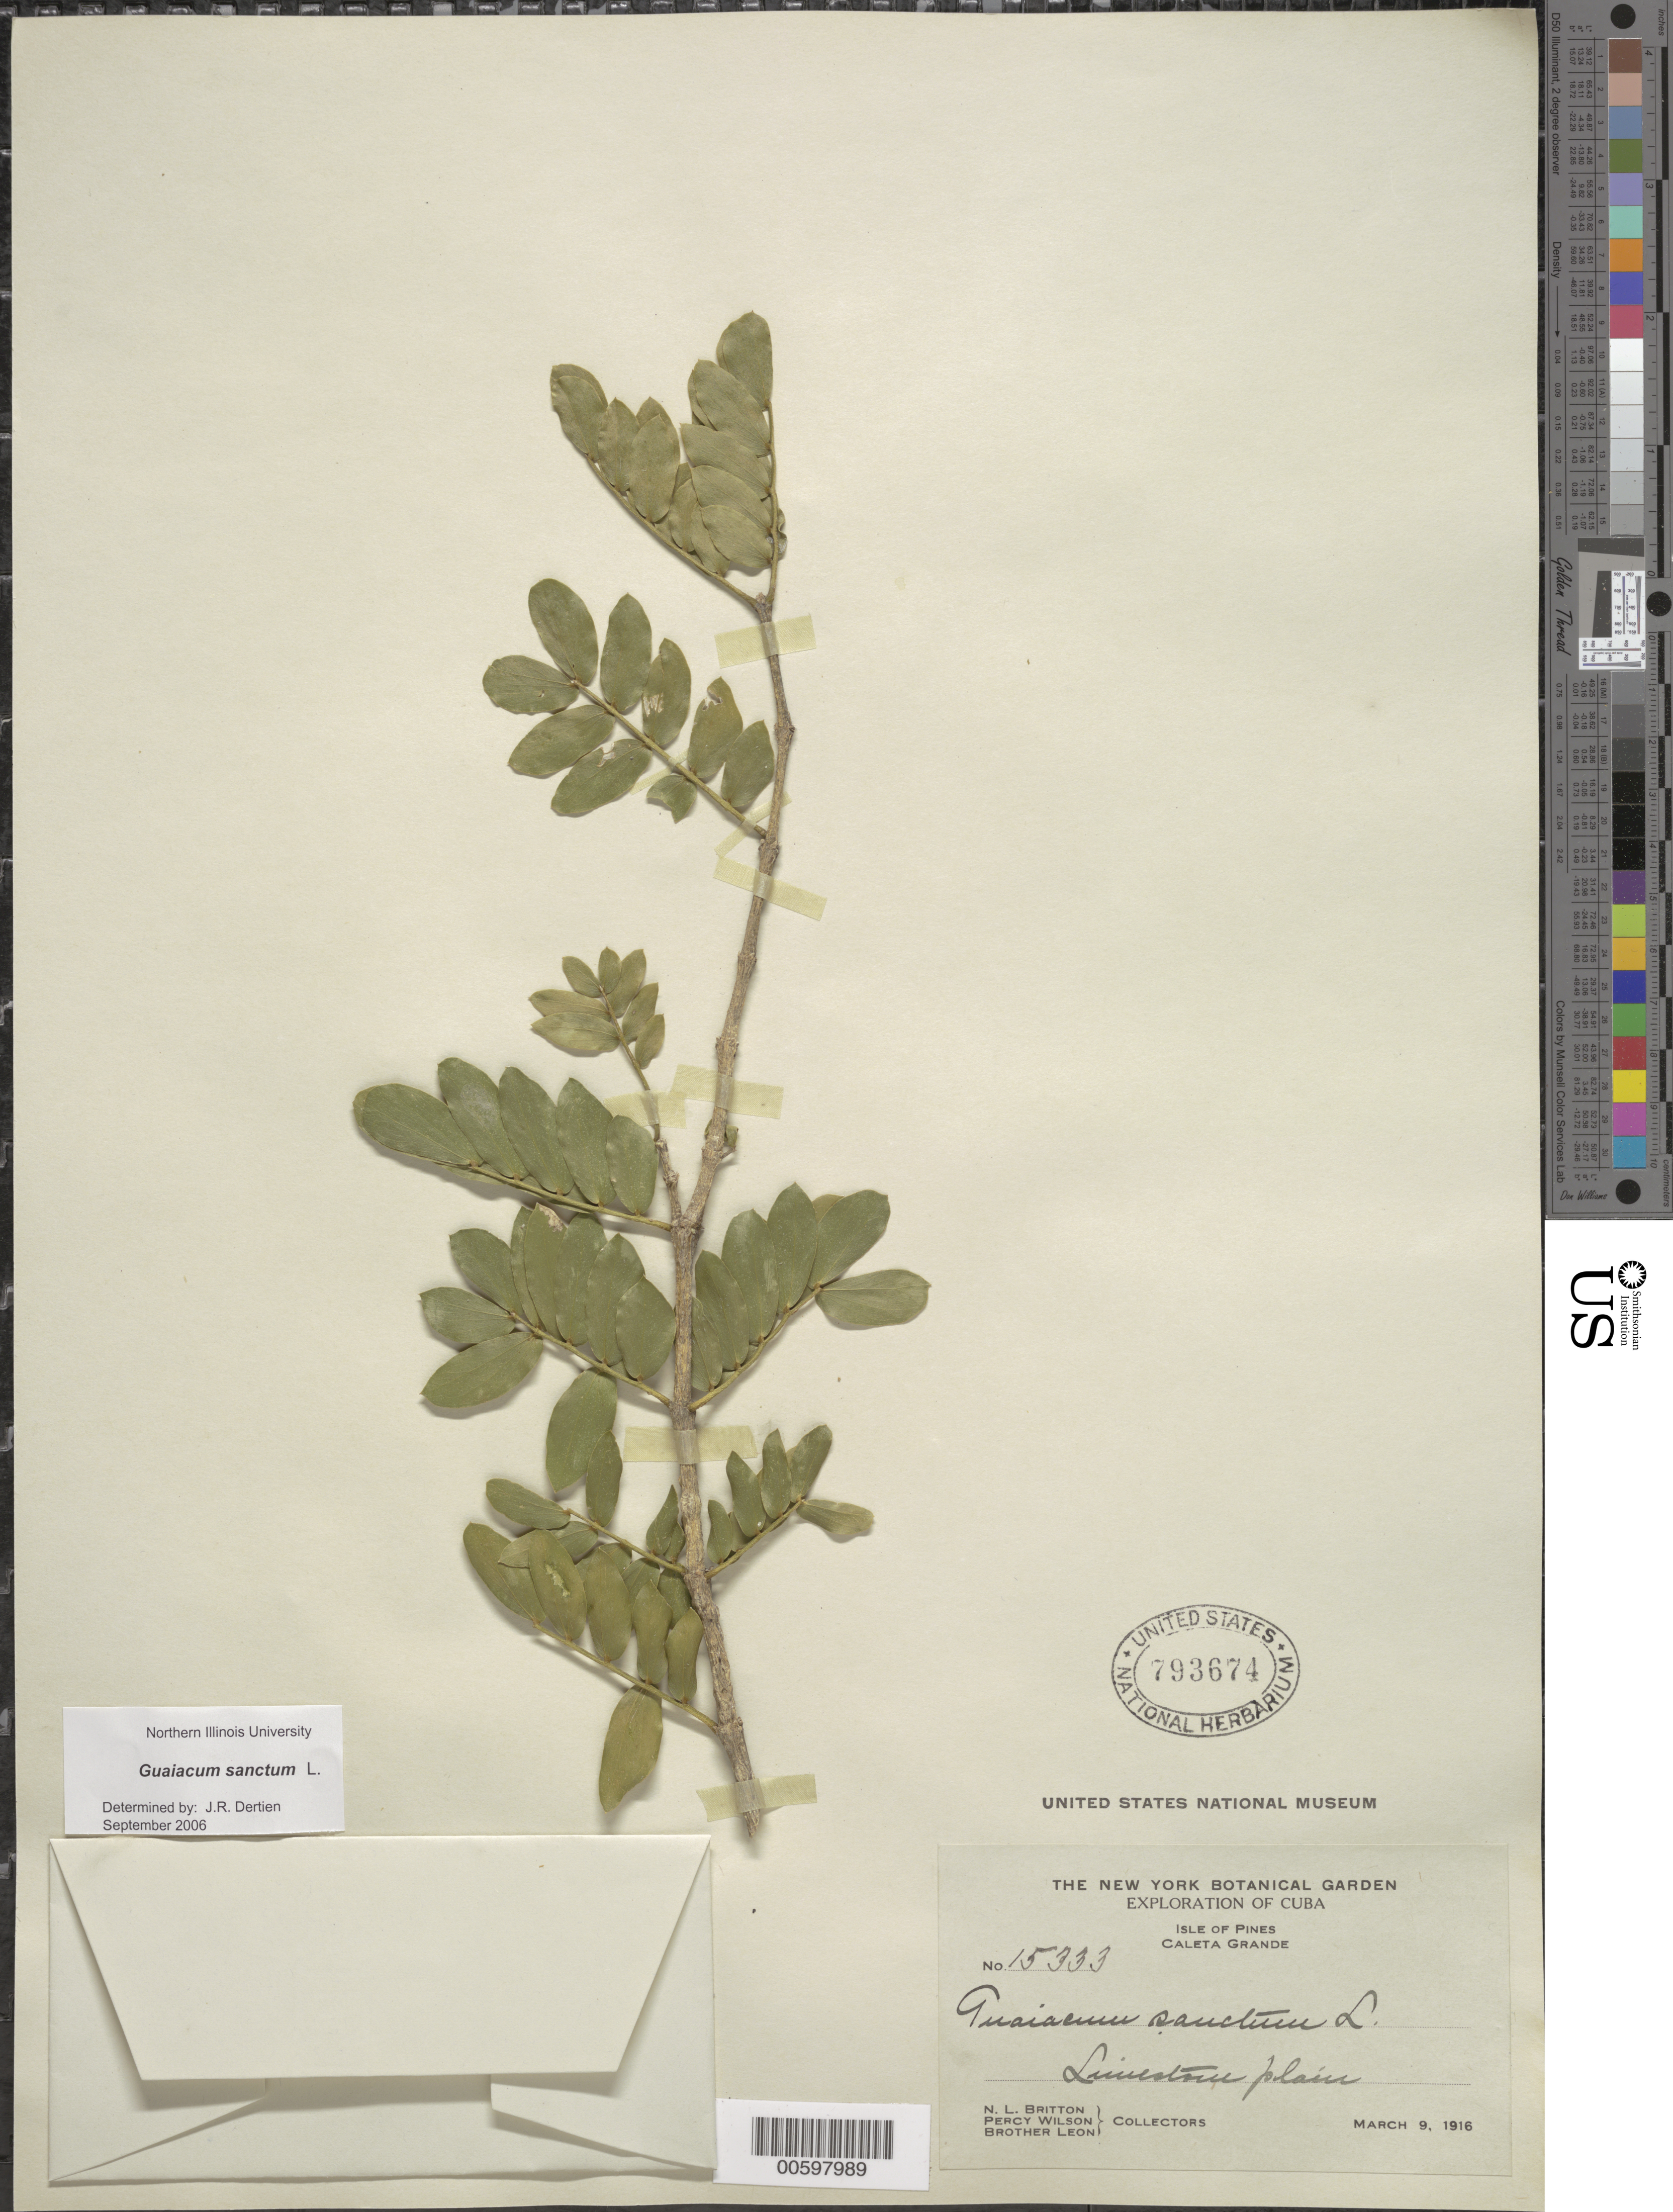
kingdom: Plantae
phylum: Tracheophyta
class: Magnoliopsida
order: Zygophyllales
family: Zygophyllaceae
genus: Guaiacum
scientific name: Guaiacum sanctum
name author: L.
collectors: N. Britton, P. Wilson & B. Wilson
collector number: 15333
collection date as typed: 09 Mar 1916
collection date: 1916-03-09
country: Cuba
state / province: Isla de La Juventud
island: Isla de La Juventud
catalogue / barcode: US 793674